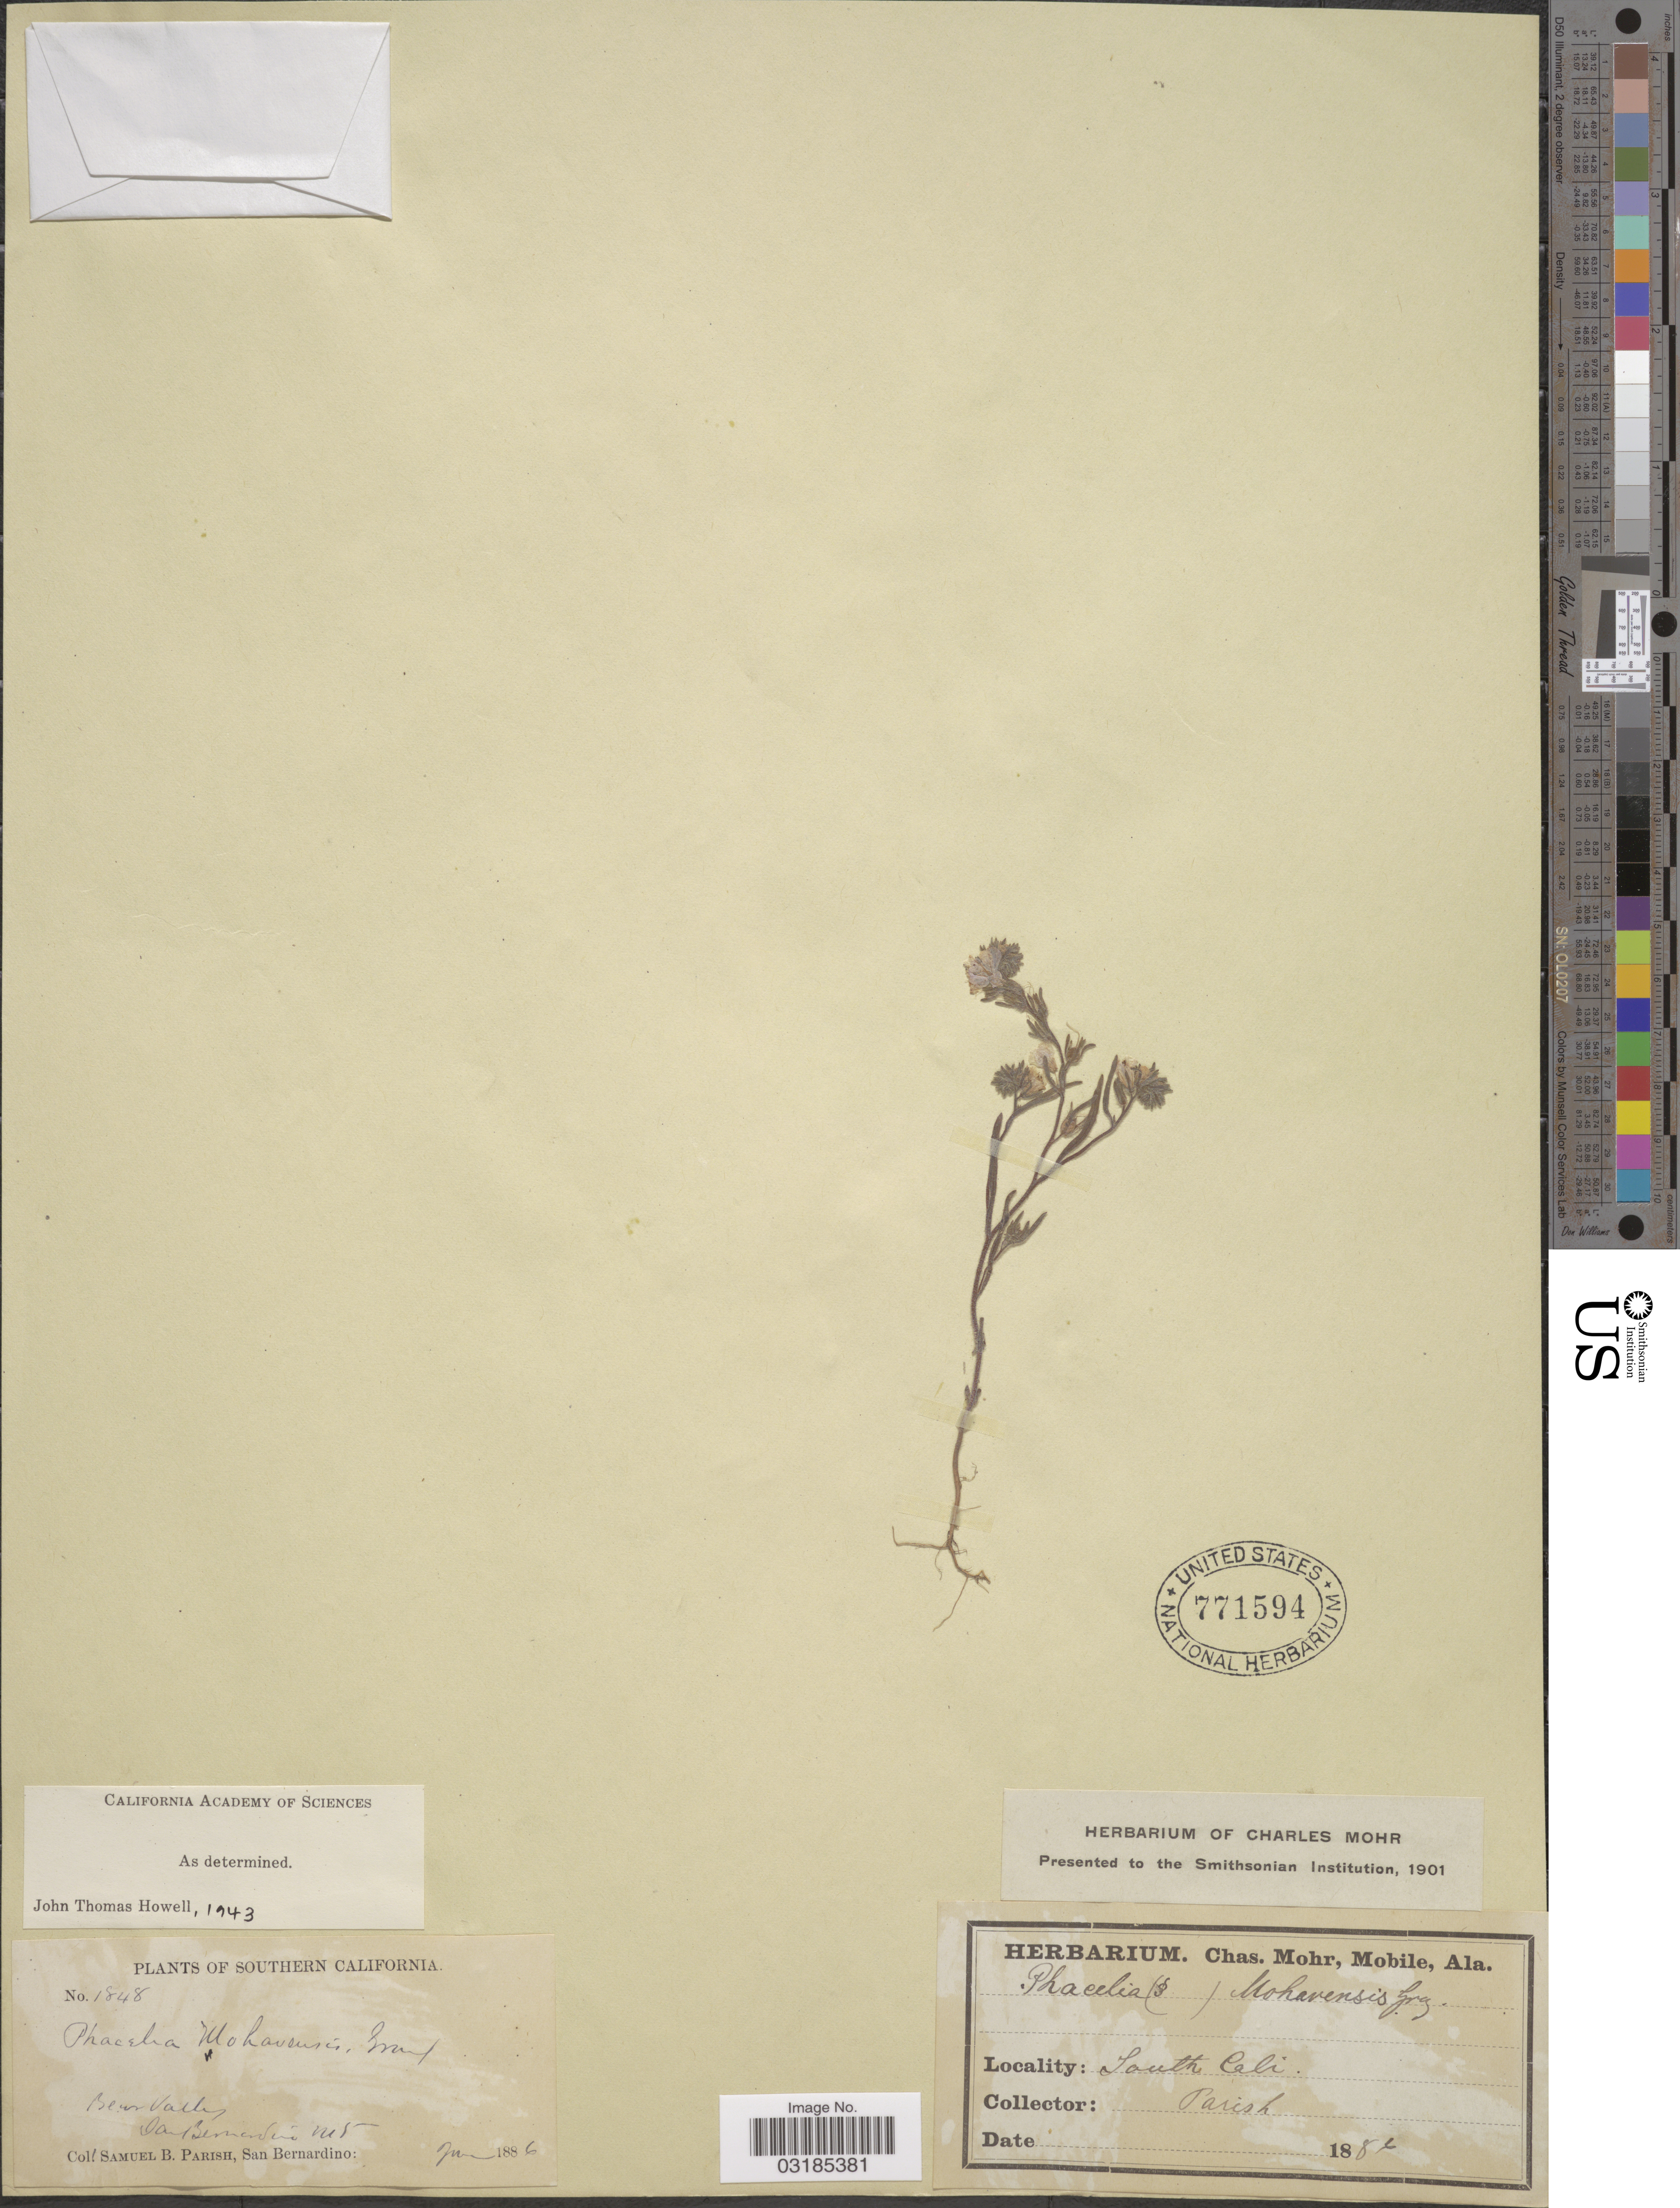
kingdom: Plantae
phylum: Tracheophyta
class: Magnoliopsida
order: Boraginales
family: Hydrophyllaceae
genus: Phacelia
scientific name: Phacelia mohavensis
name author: A. Gray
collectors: S. B. Parish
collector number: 1848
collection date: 1886-06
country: United States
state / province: California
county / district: San Bernardino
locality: Souhtern California. Bear Valley. San Bernardino Mts.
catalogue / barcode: US 771594